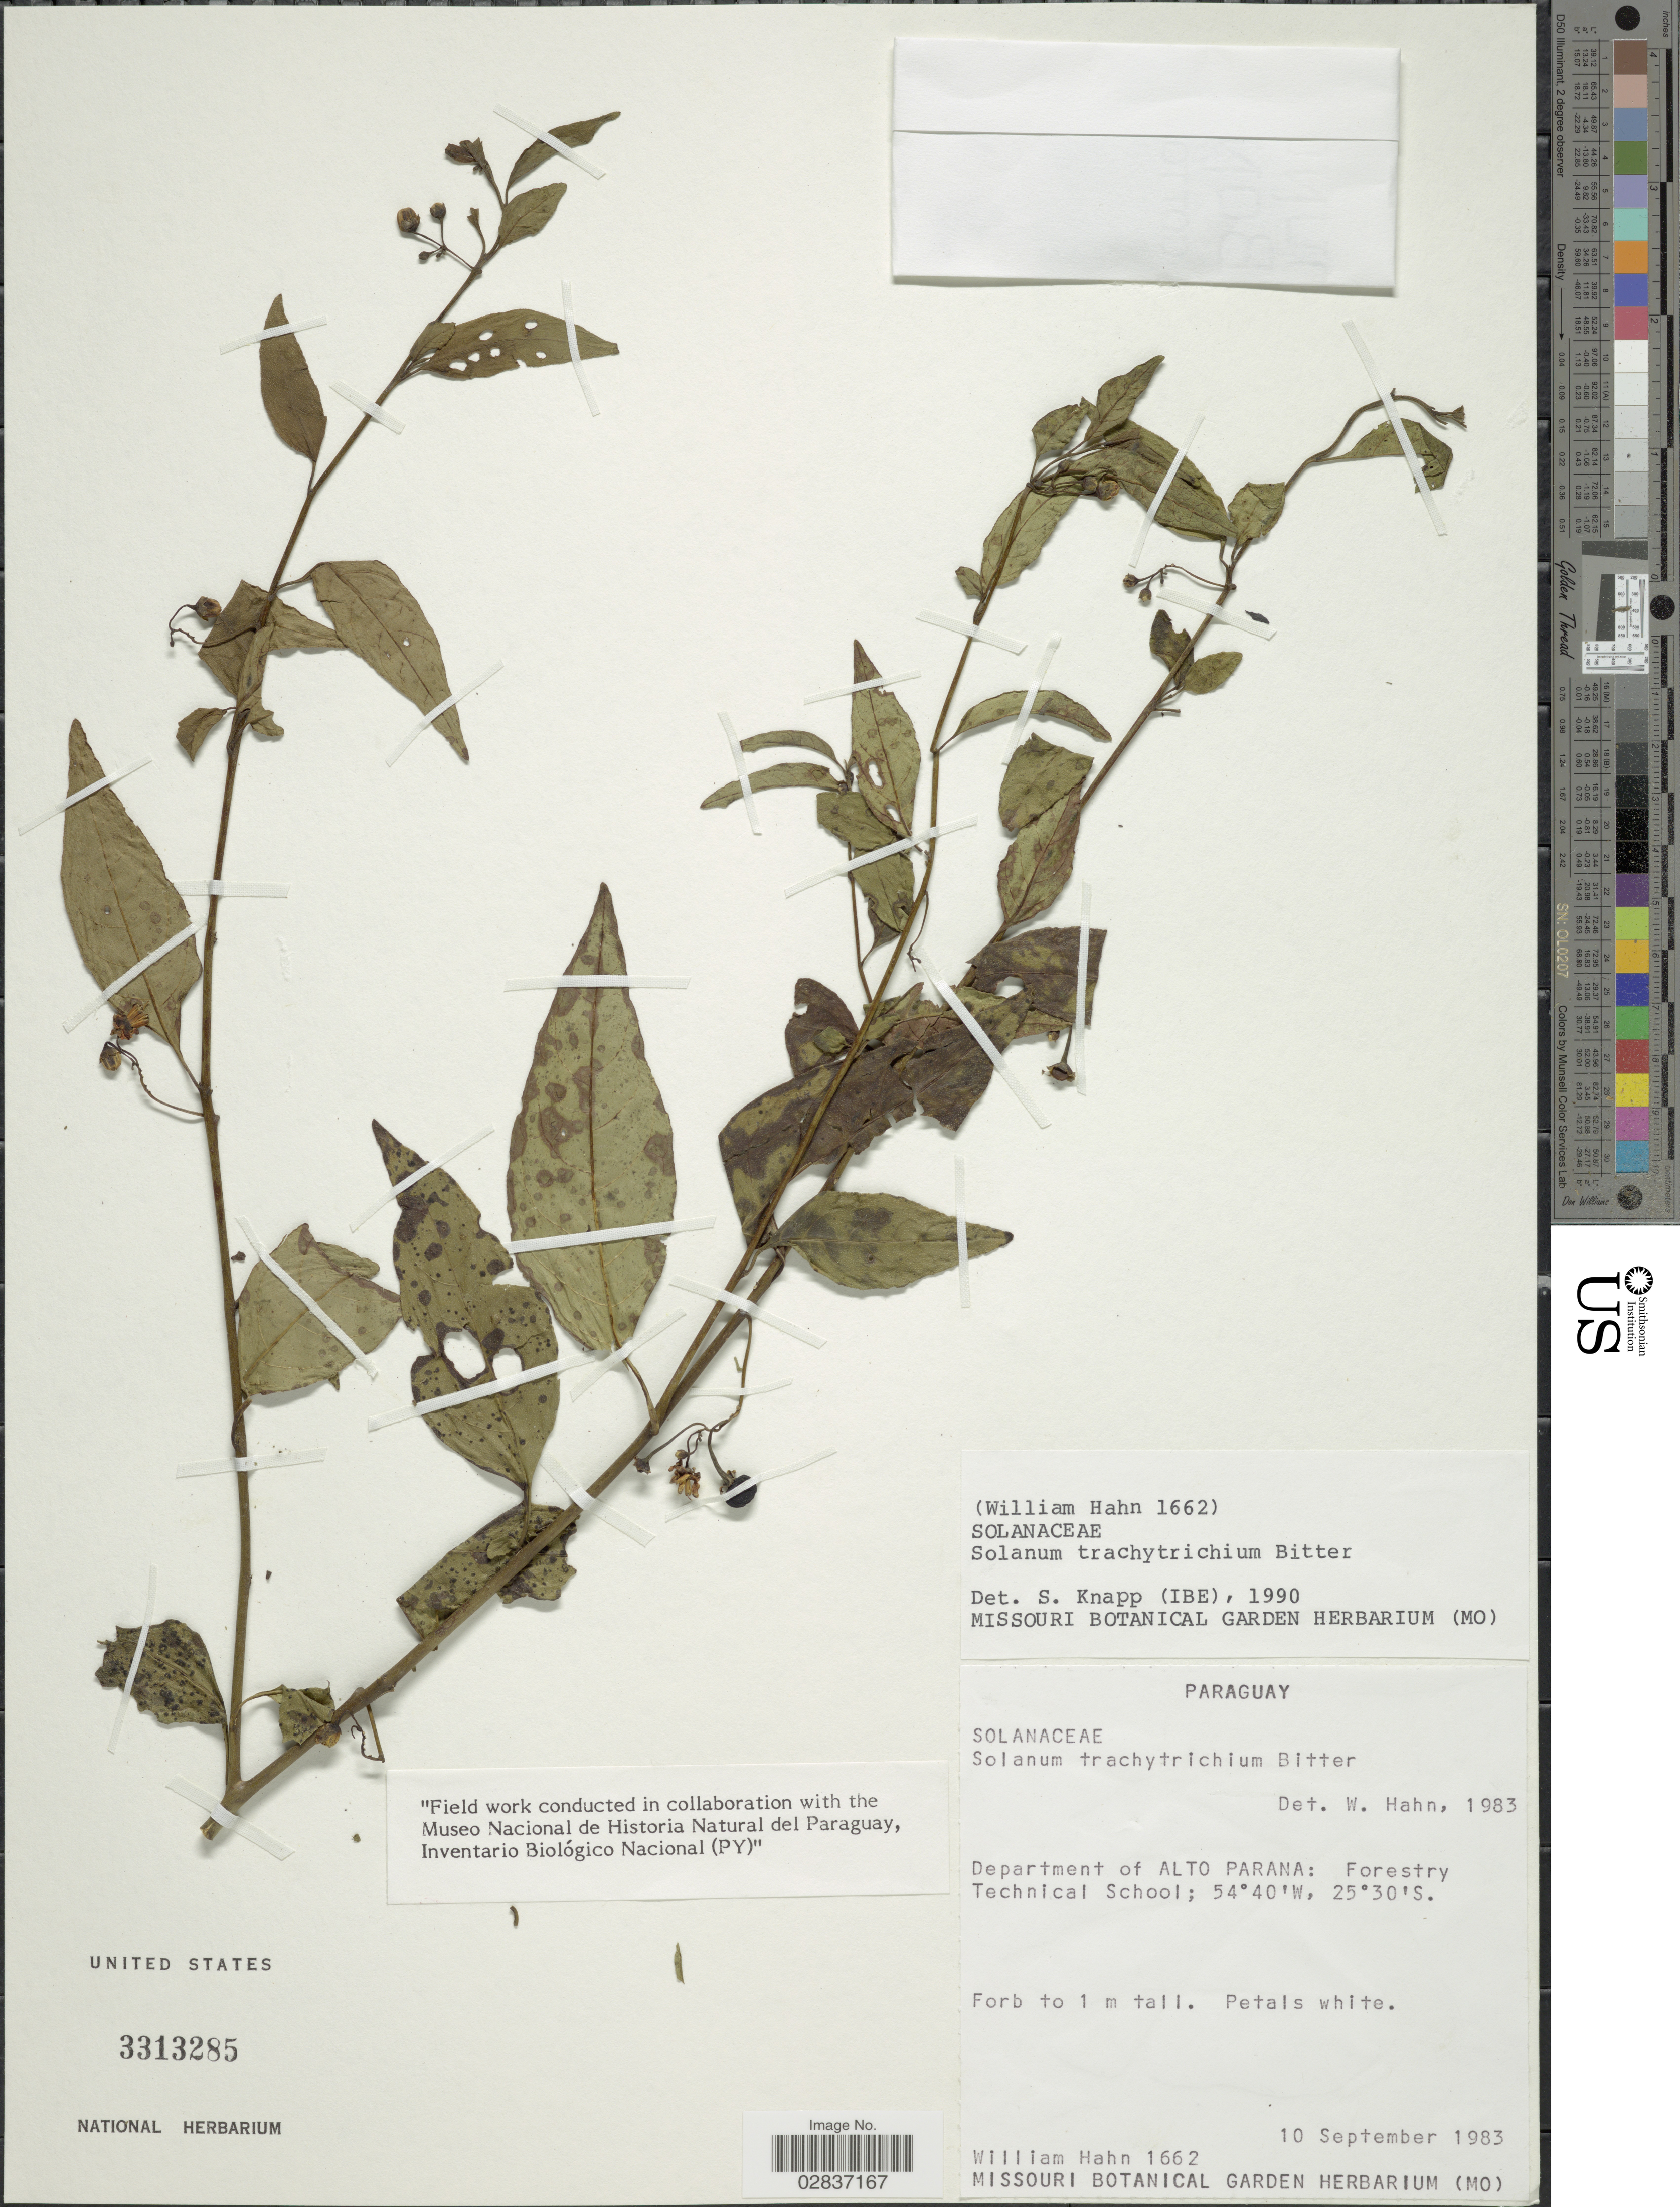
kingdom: Plantae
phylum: Tracheophyta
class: Magnoliopsida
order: Solanales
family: Solanaceae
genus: Solanum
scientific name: Solanum trachytrichium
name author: Bitter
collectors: W. J. Hahn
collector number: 1662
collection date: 1983-09-10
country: Paraguay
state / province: Alto Parana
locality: Department of Alto Parana: Forestry Technical School.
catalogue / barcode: US 3313285